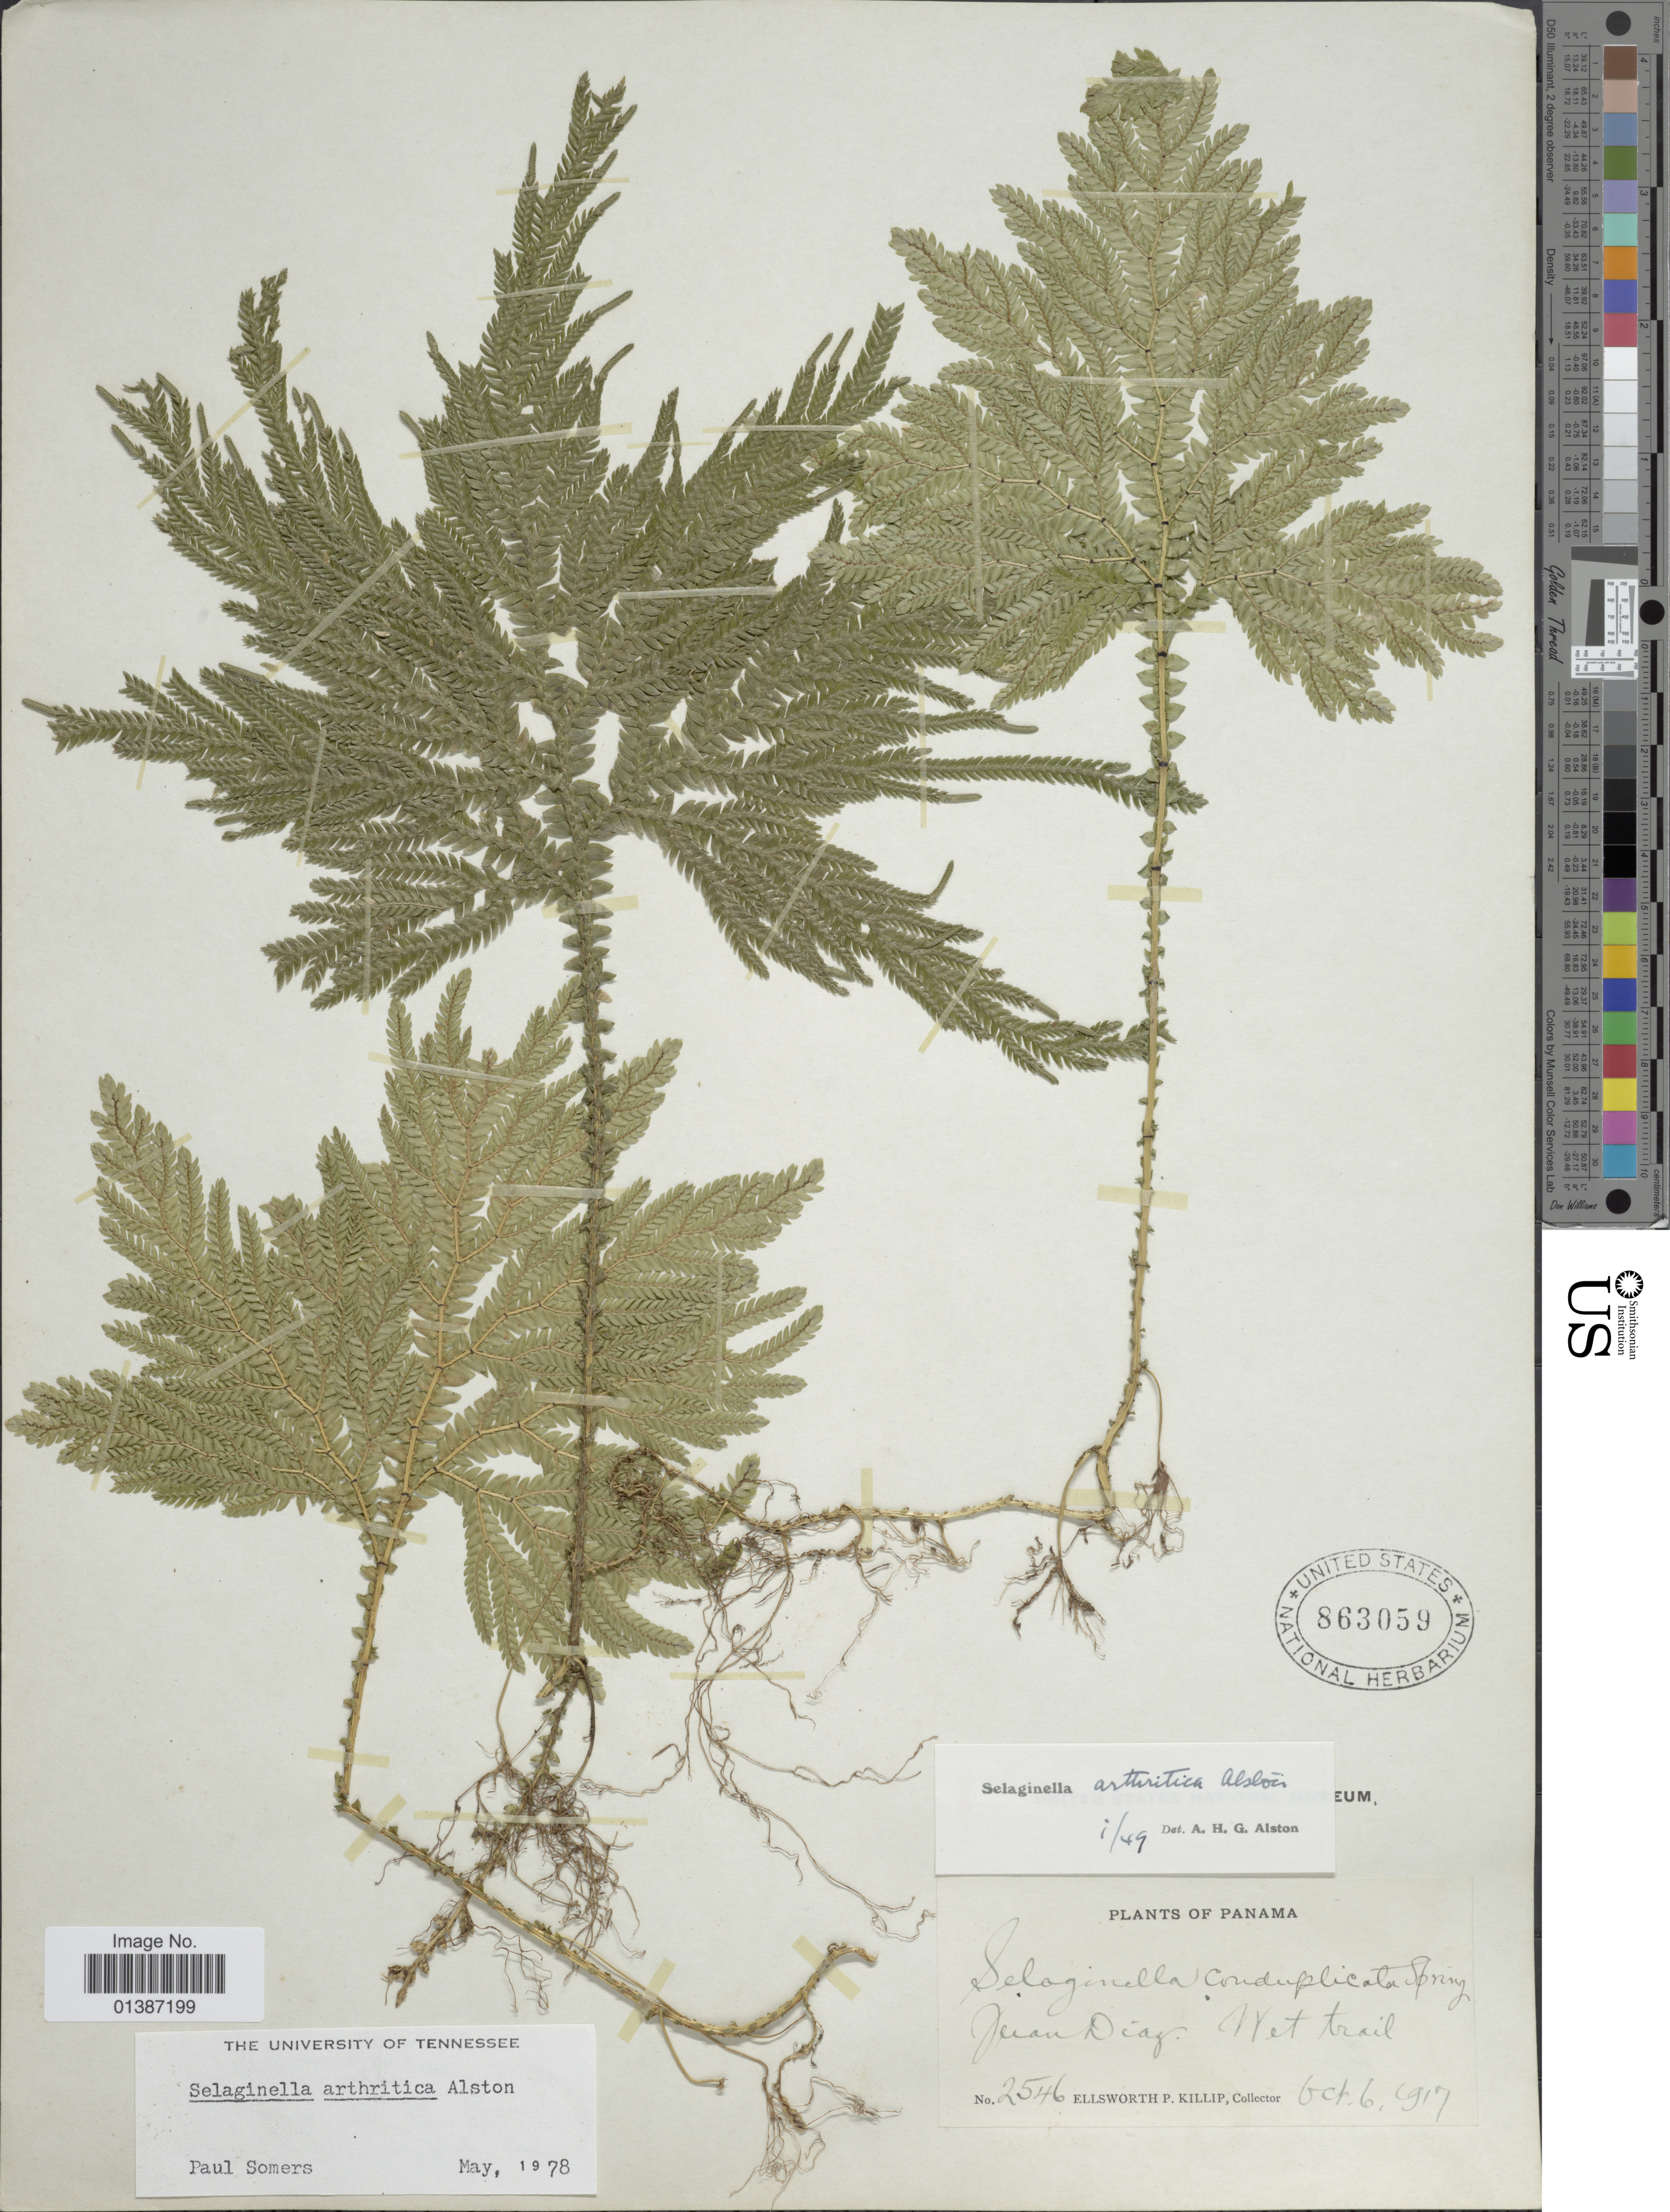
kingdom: Plantae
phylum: Tracheophyta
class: Lycopodiopsida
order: Selaginellales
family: Selaginellaceae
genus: Selaginella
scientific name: Selaginella arthritica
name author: Alston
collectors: E. P. Killip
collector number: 2546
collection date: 1917-10-06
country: Panama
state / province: Panamá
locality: Juan Diaz. Wet trail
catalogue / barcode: US 863059